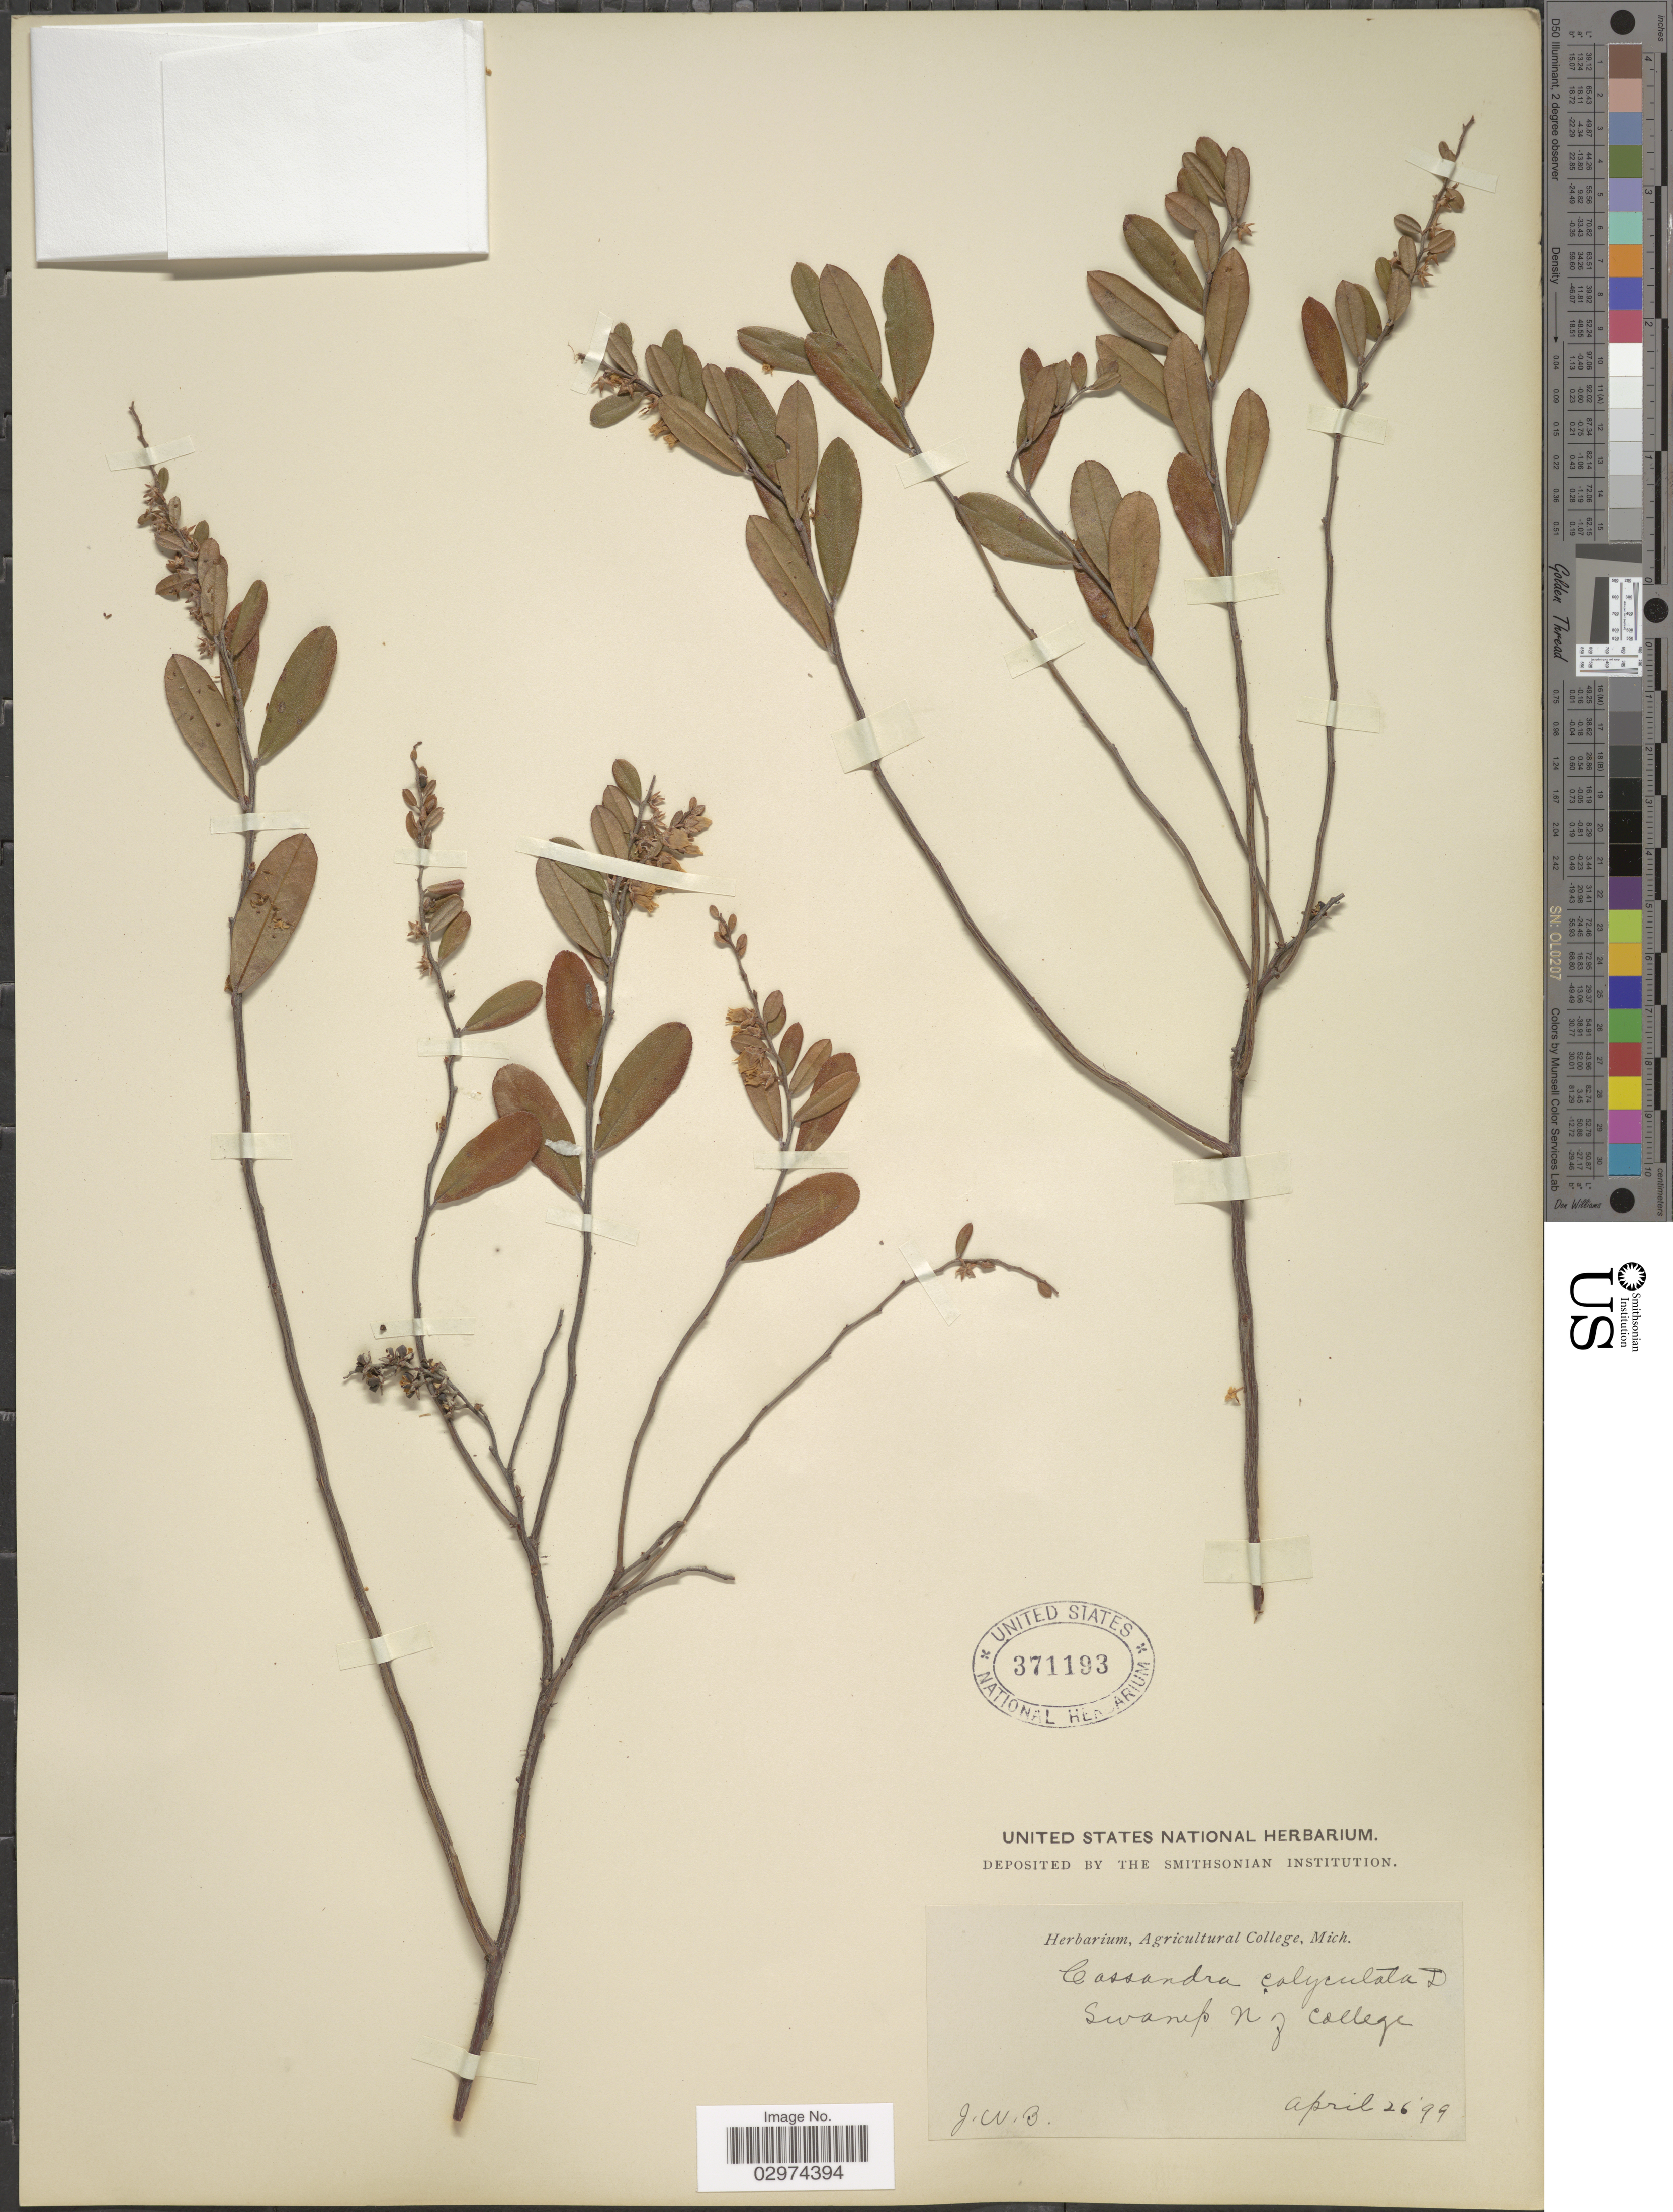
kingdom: Plantae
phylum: Tracheophyta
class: Magnoliopsida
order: Ericales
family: Ericaceae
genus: Chamaedaphne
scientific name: Chamaedaphne calyculata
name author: (L.) Moench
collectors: J. W. B.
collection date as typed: Transcribed d/m/y: 26/4/99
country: United States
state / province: Michigan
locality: Swamp N of College.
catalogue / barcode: US 371193